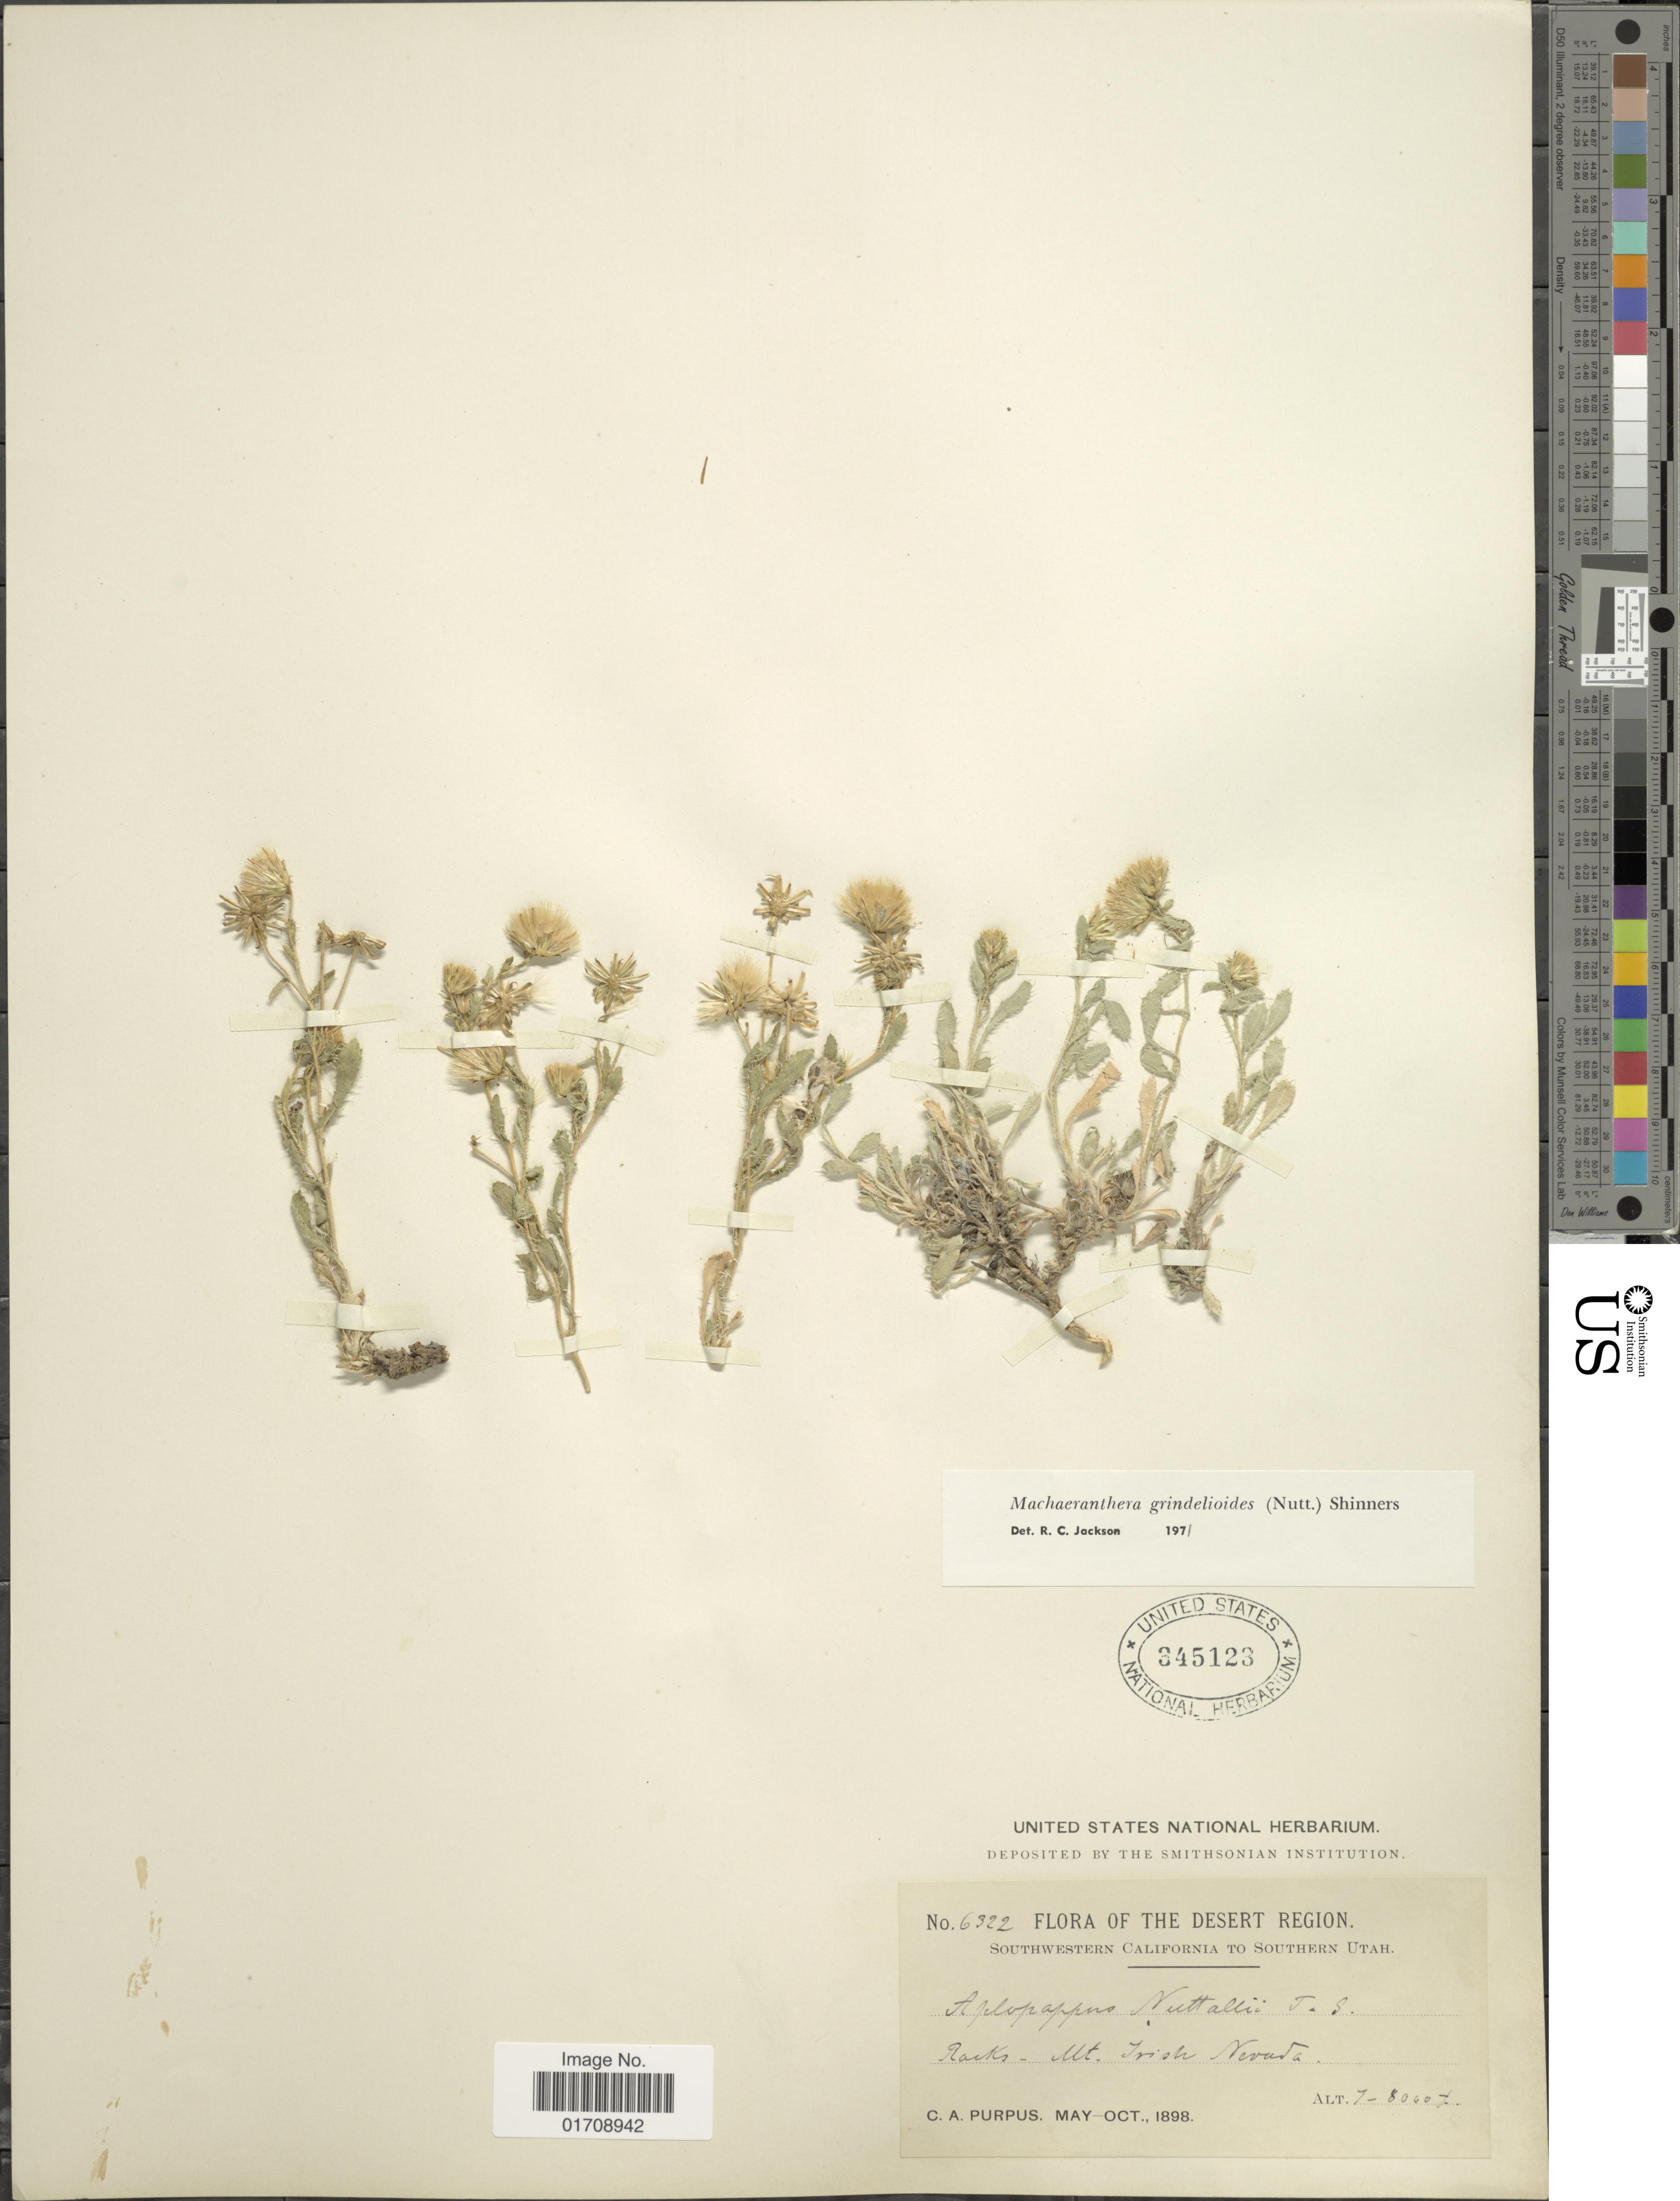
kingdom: Plantae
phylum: Tracheophyta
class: Magnoliopsida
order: Asterales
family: Asteraceae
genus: Machaeranthera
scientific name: Machaeranthera grindelioides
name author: (Nutt.) Shinners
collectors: C. A. Purpus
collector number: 6322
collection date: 1898-05/1898-10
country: United States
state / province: Nevada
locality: The Desert Region, Rocks-Mt. Irish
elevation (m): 2134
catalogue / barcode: US 345123